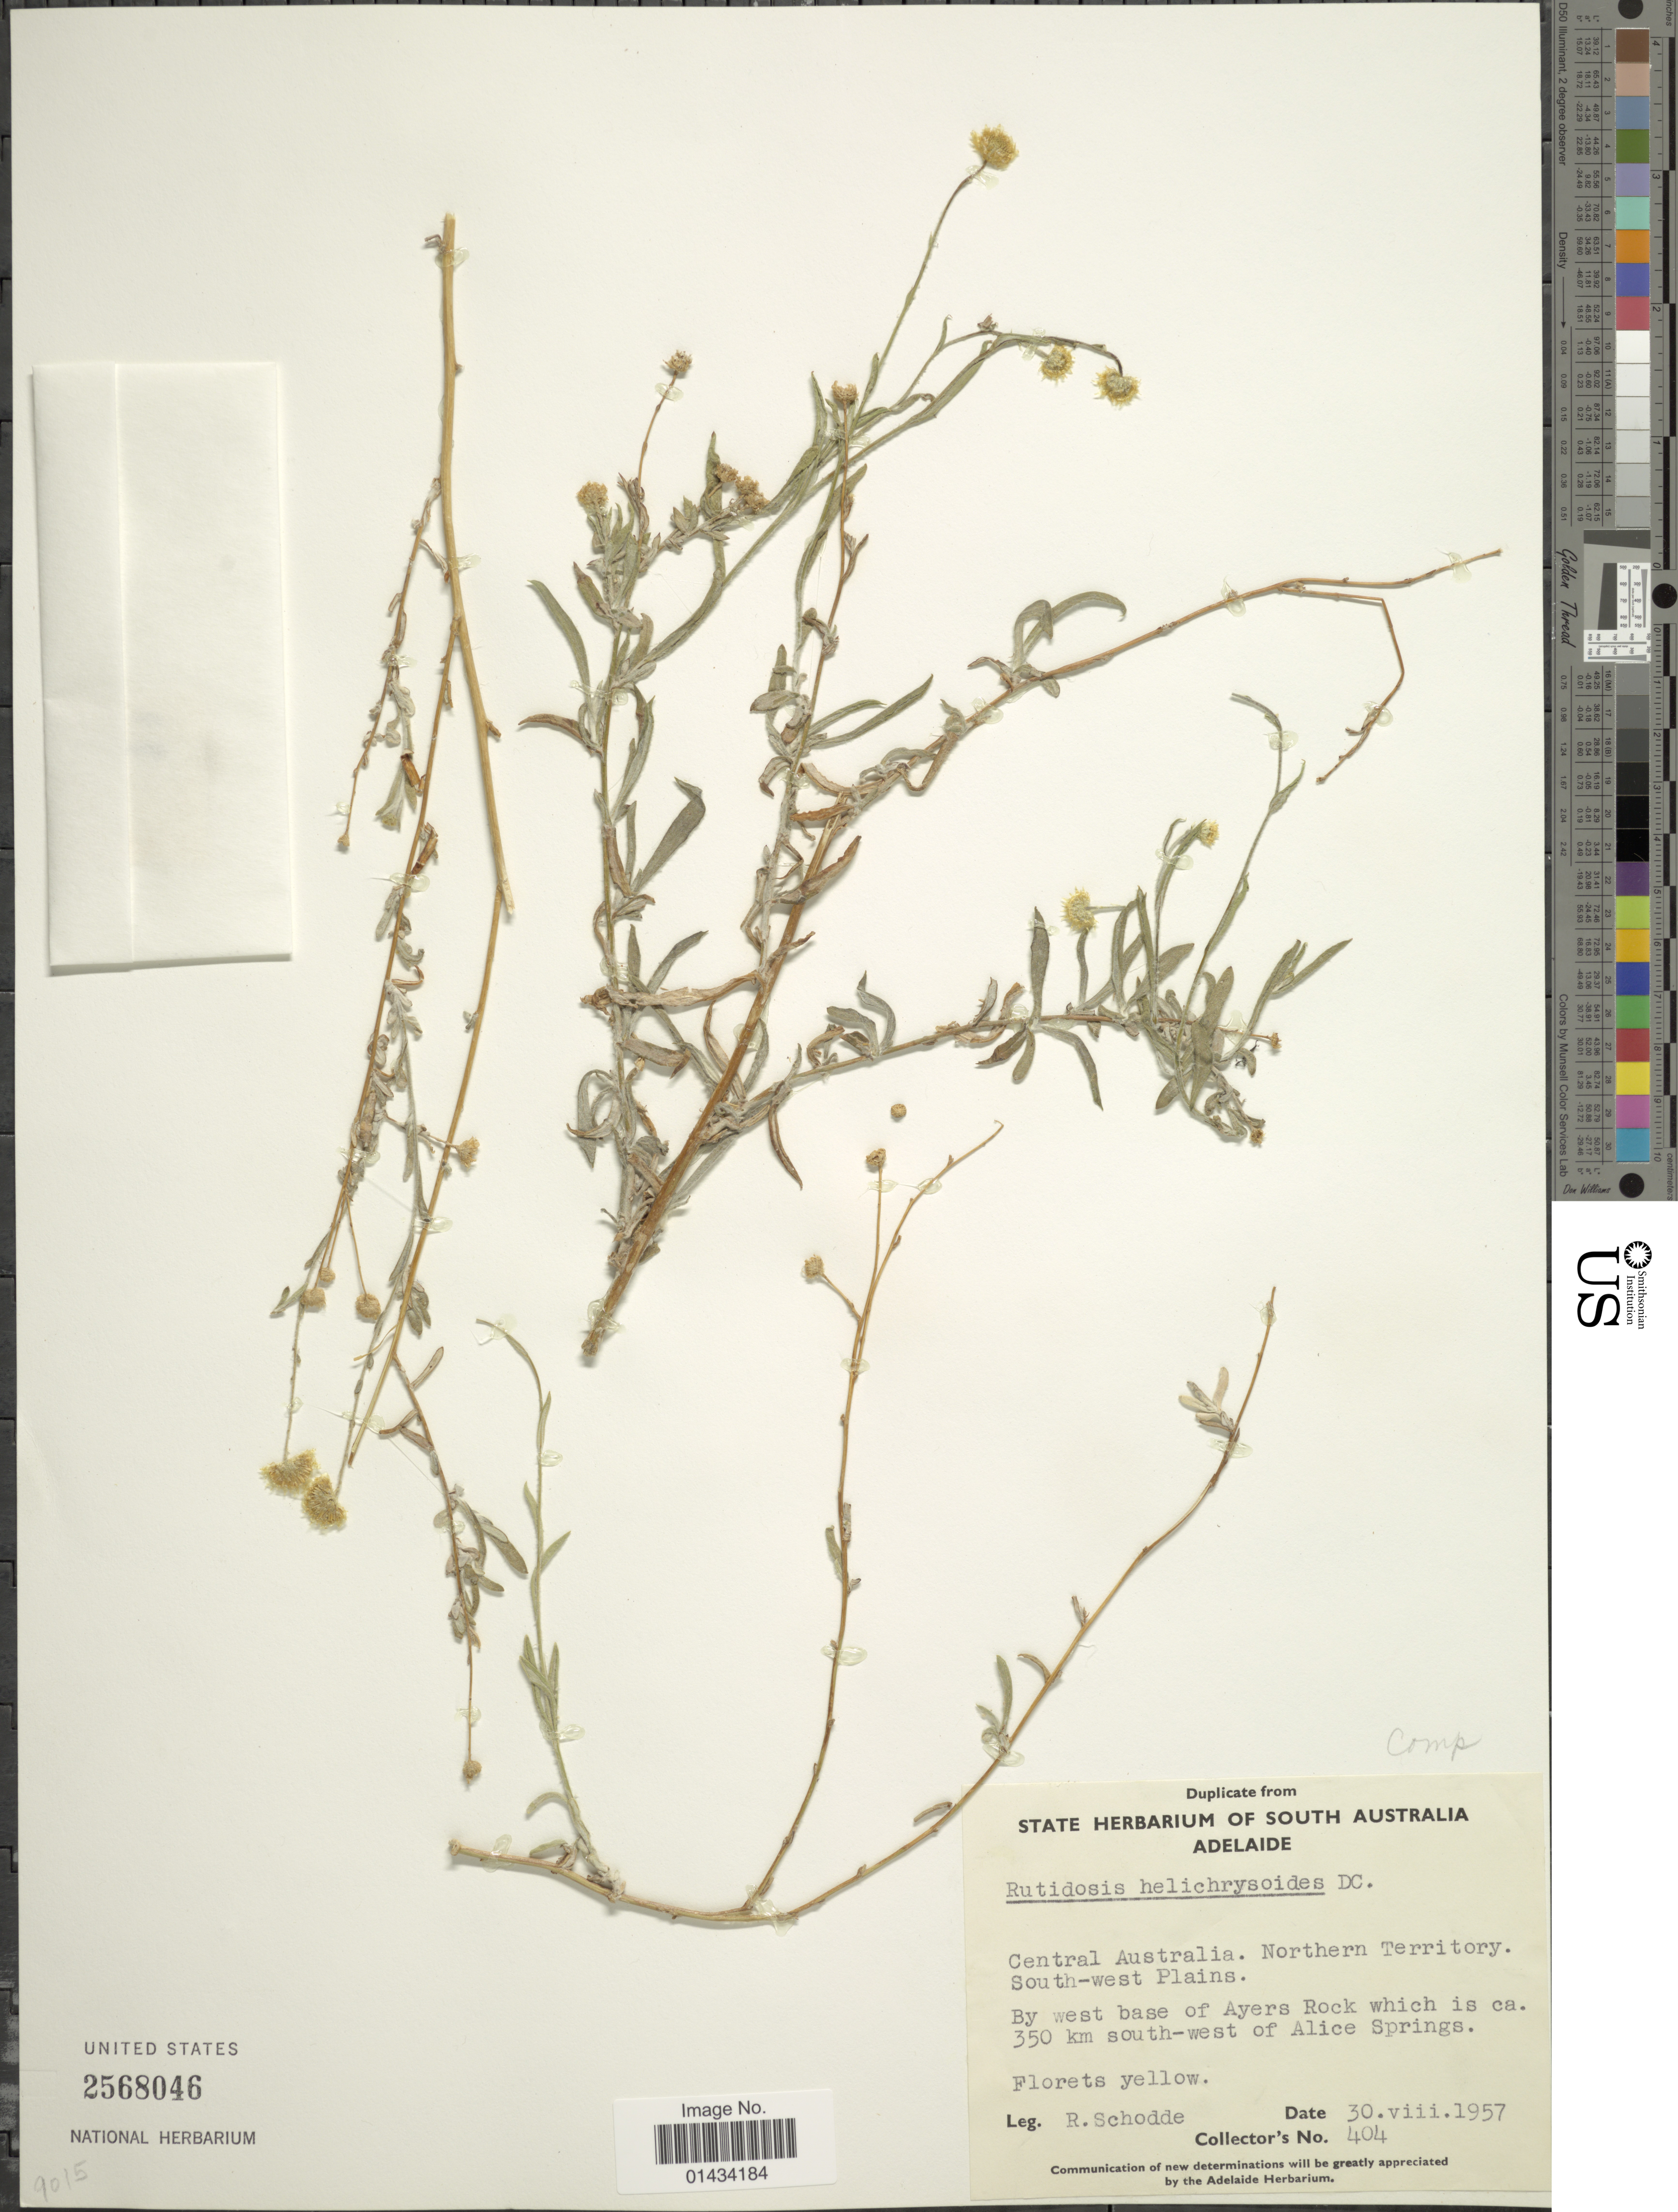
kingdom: Plantae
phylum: Tracheophyta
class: Magnoliopsida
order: Asterales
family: Asteraceae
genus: Rutidosis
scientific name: Rutidosis helichrysoides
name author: DC.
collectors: R. Schodde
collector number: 404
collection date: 1957-08-30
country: Australia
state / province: Northern Territory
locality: Central Australia, South-west Plains, by west base of Ayers Rock which is ca. 350 km south-west of Alice Springs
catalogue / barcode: US 2568046